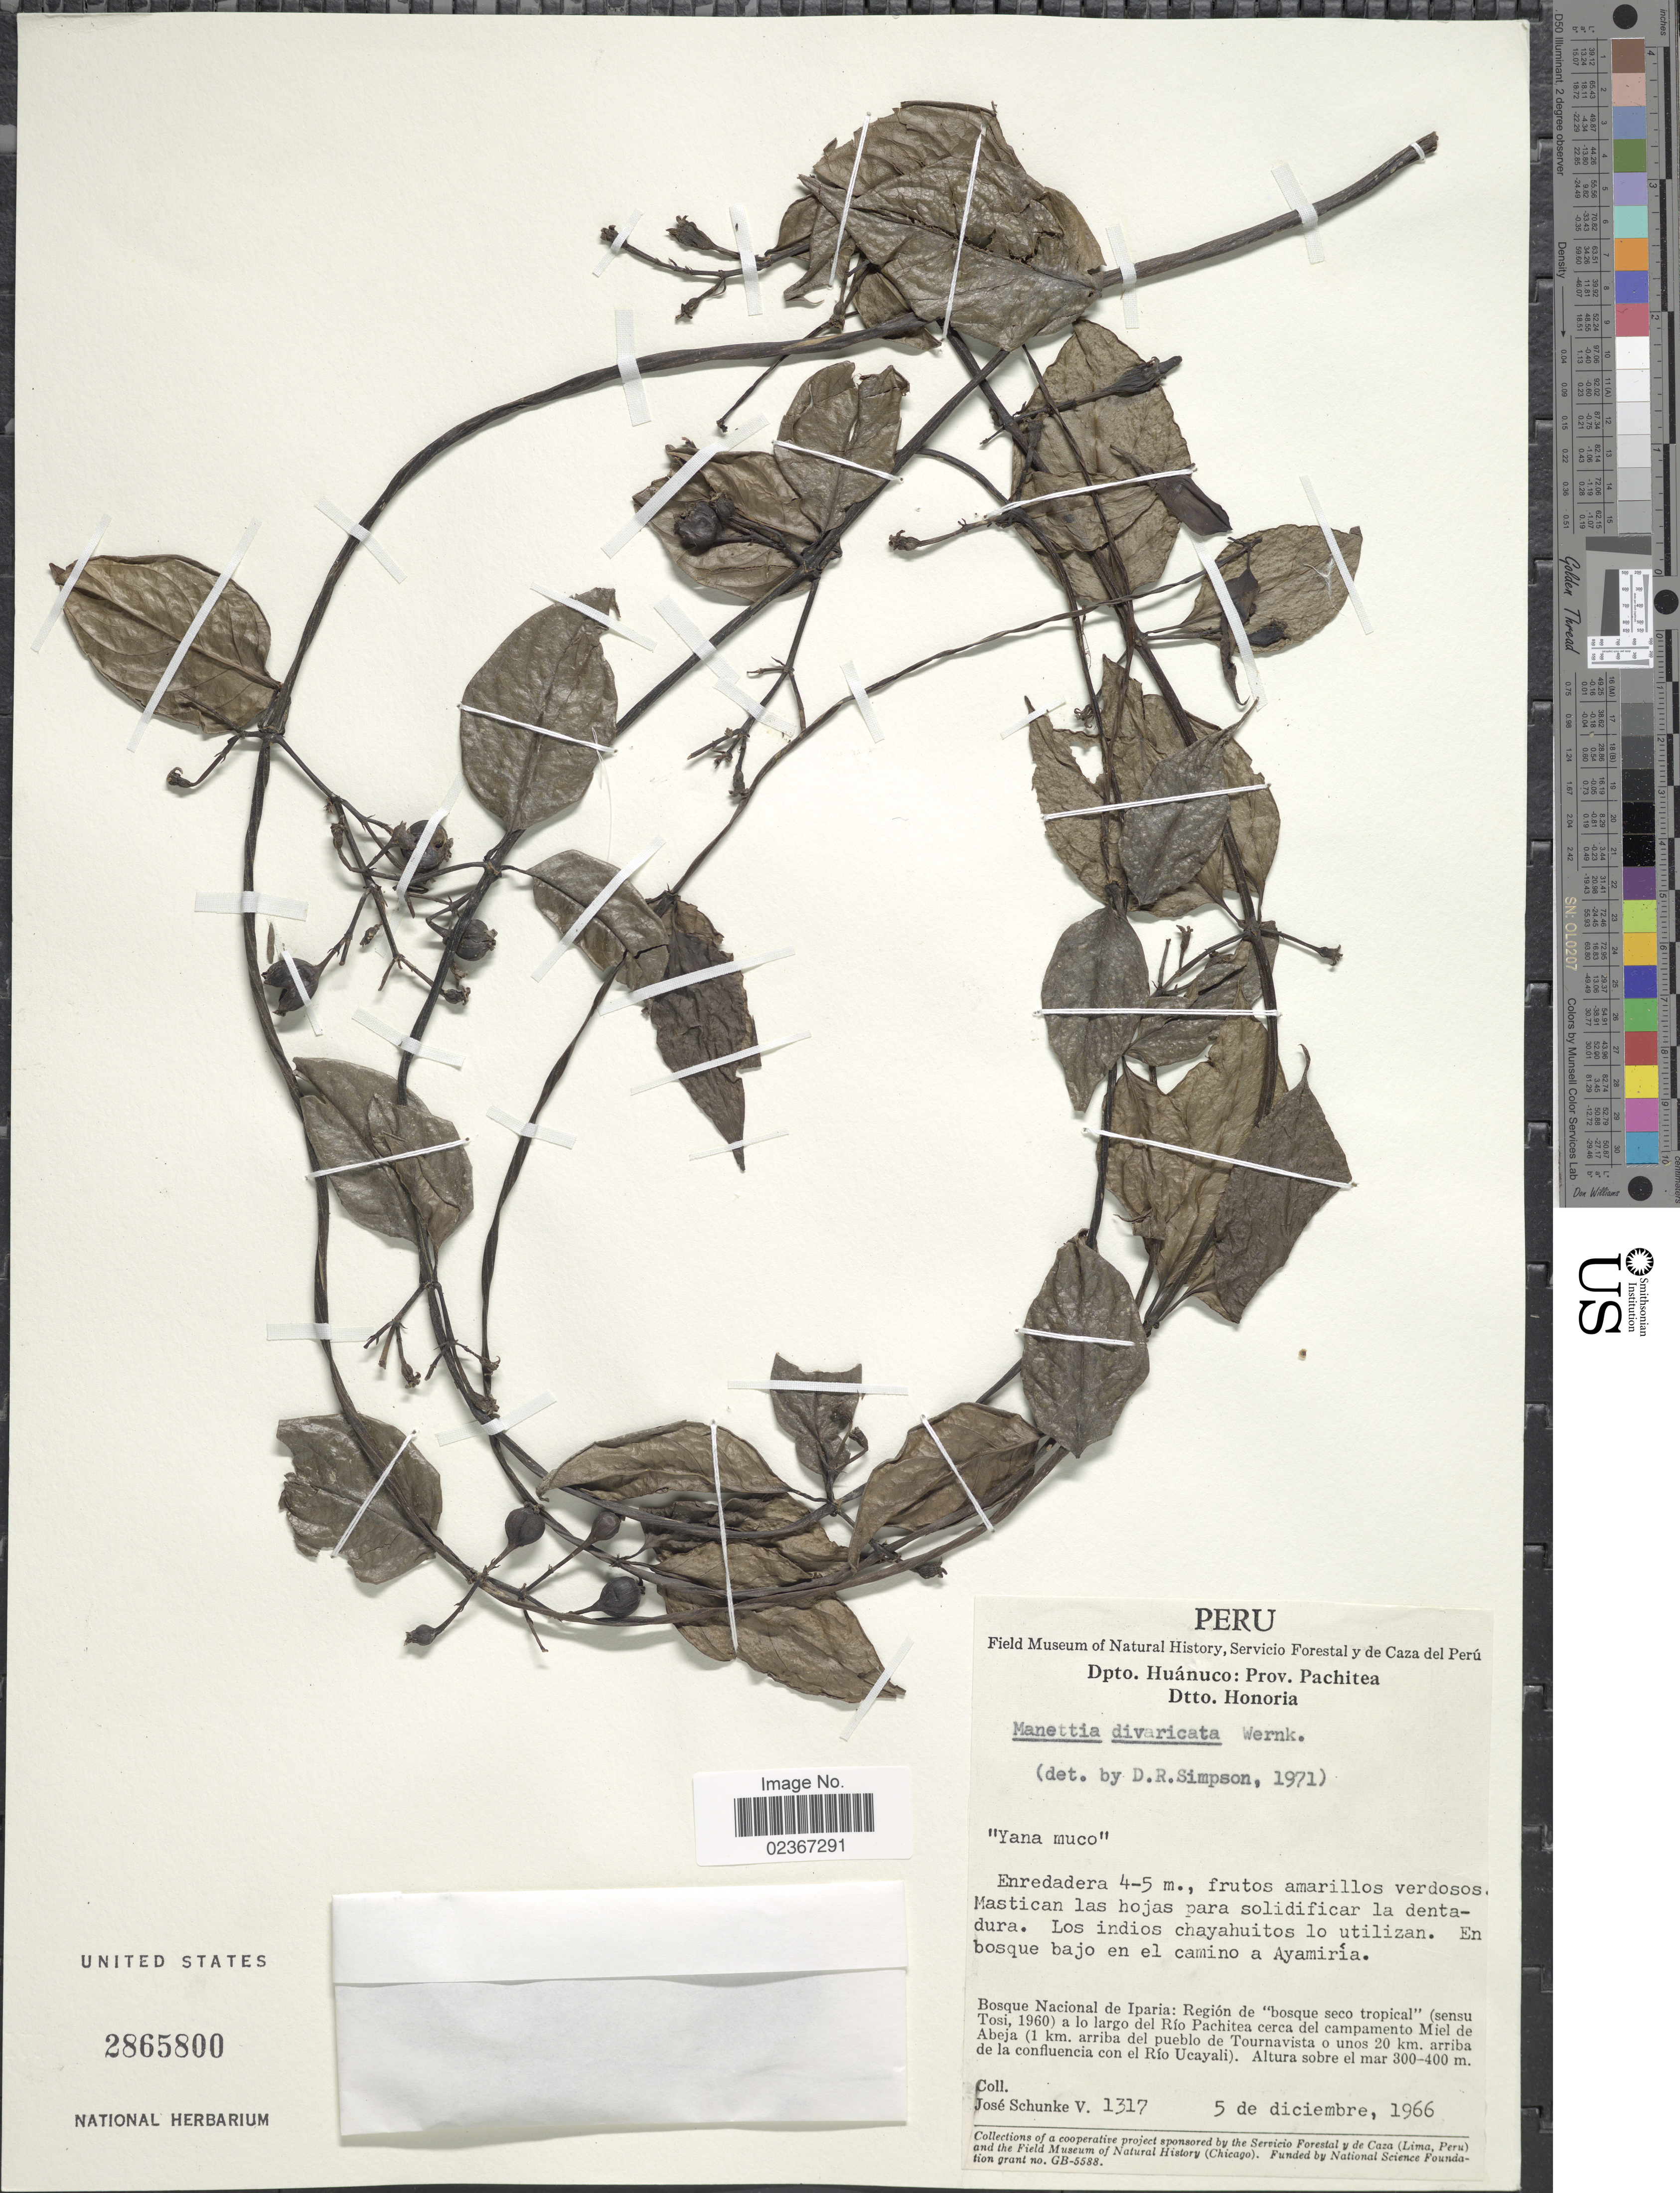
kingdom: Plantae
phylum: Tracheophyta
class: Magnoliopsida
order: Gentianales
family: Rubiaceae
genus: Manettia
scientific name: Manettia divaricata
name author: Wernham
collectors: J. Schunke Vigo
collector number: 1317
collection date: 1966-12-05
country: Peru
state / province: Huánuco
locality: Dpto. Huanuco: Prov. Pachitea. Dtto. Honoria. En bosque bajo en el camino a Ayamiria. Bosque Nacional de Iparia: Region de "bosque seco tropical" (sensu Tosi, 1960) a lo largo del Rio Pachitea cerca del campamento Miel de Abeja (1 km. arriba del pueblo de Tournavista o unos 20 km. arriba de la confluencia con el Rio Ucayali)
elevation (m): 300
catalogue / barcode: US 2865800